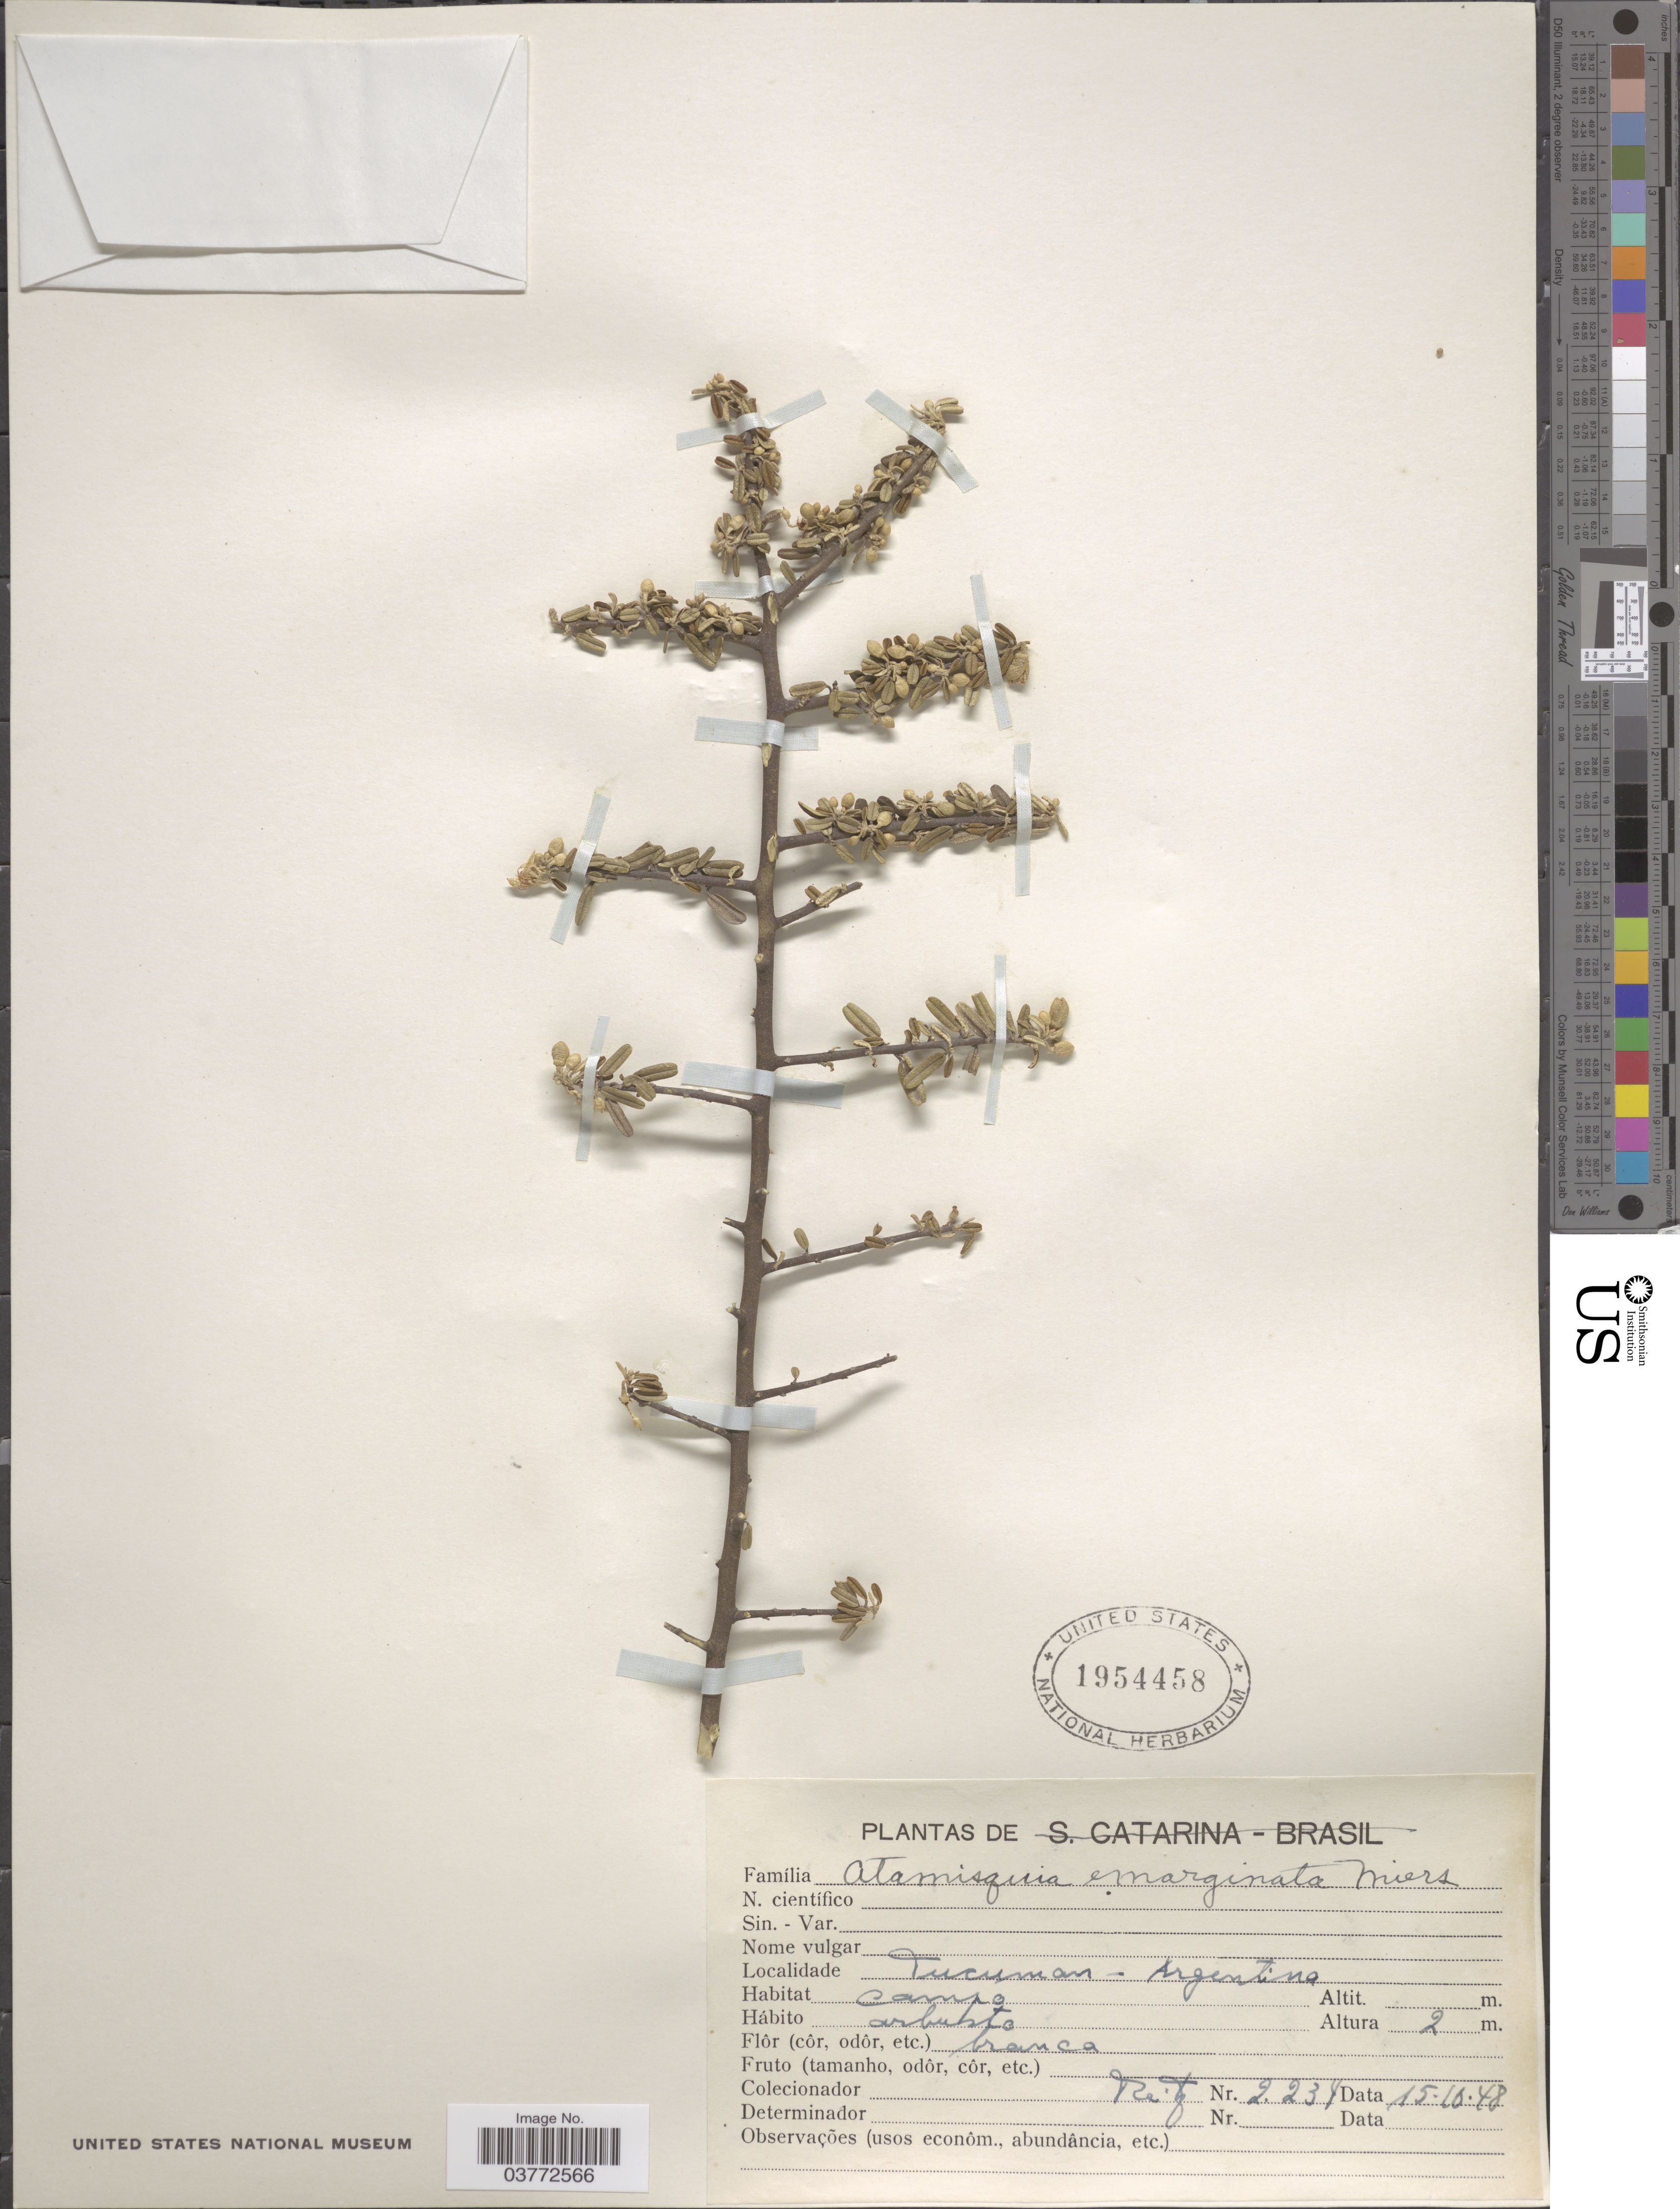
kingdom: Plantae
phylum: Tracheophyta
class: Magnoliopsida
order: Brassicales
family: Capparaceae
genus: Atamisquea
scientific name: Atamisquea emarginata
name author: Miers ex Hook. & Arn.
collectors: -- Reitz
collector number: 2234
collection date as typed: Transcribed d/m/y: 15/10/48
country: Argentina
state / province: Tucuman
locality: Campo.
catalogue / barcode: US 1954458